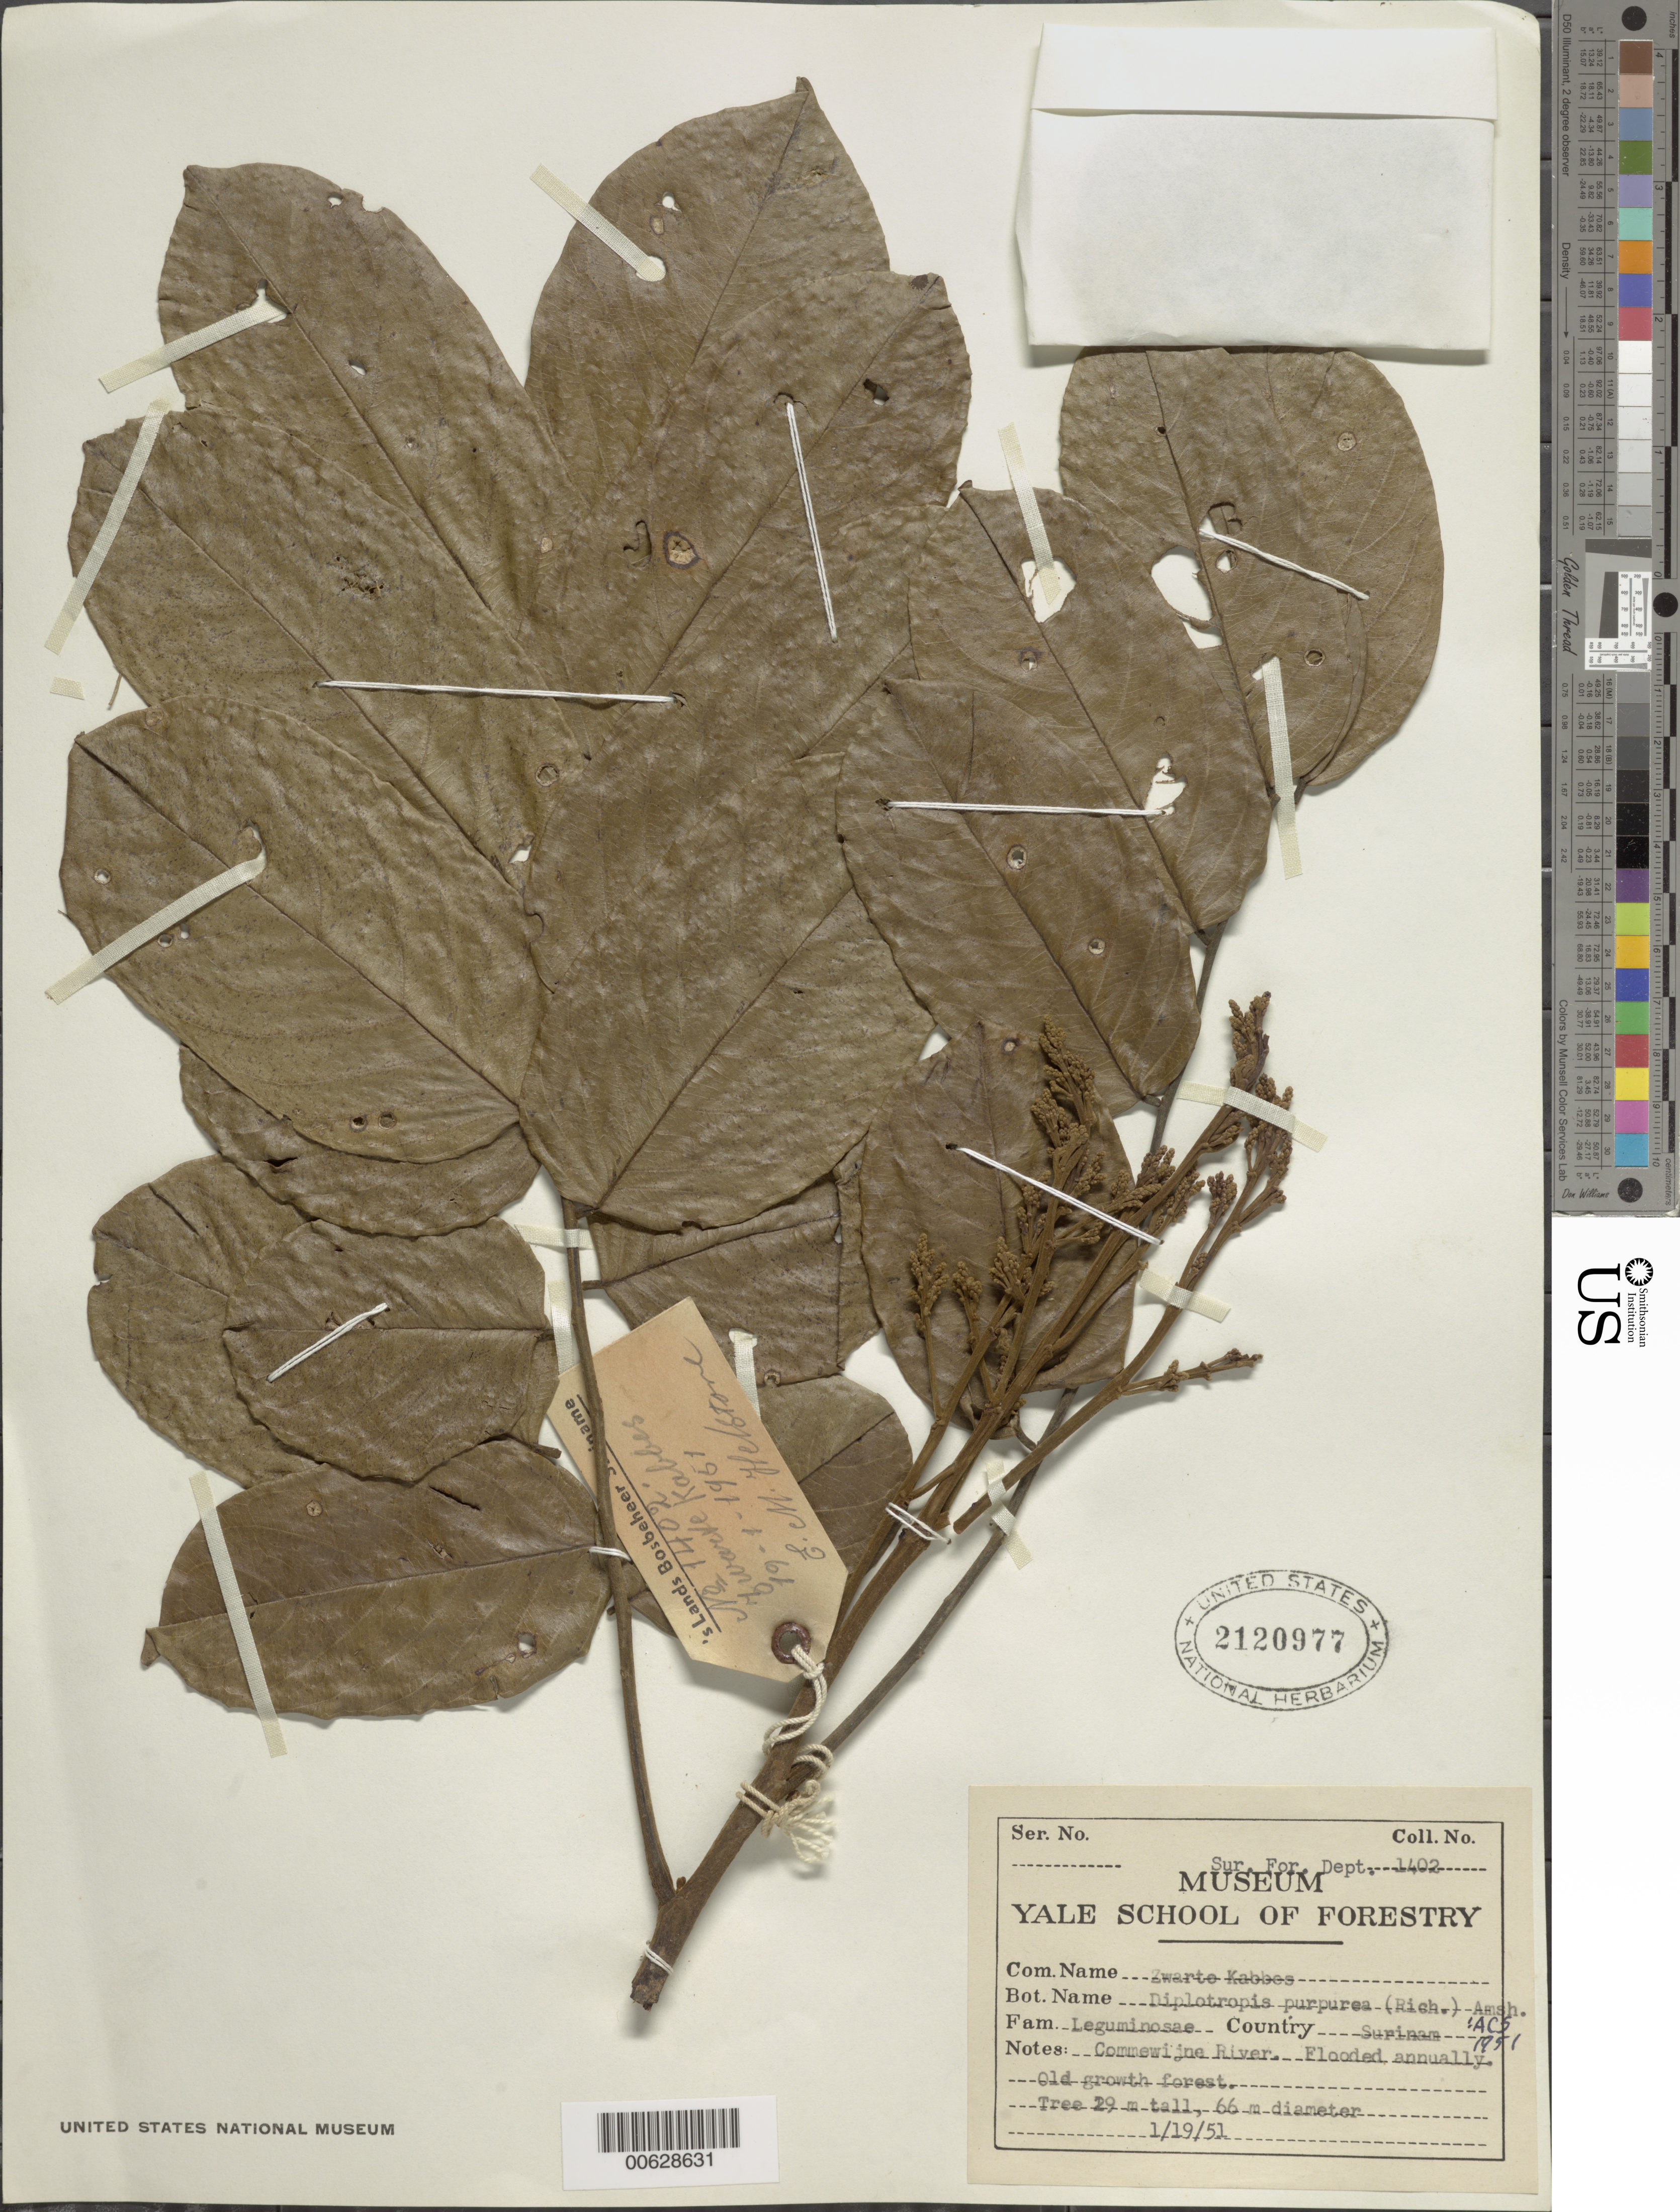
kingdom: Plantae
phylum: Tracheophyta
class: Magnoliopsida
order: Fabales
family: Fabaceae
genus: Diplotropis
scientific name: Diplotropis purpurea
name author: (Rich.) Amshoff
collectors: Forestry Bureau-Surinam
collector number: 1402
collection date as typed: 19-Jan-51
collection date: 1951-01-19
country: Suriname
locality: Commewijne R.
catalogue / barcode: US 2120977